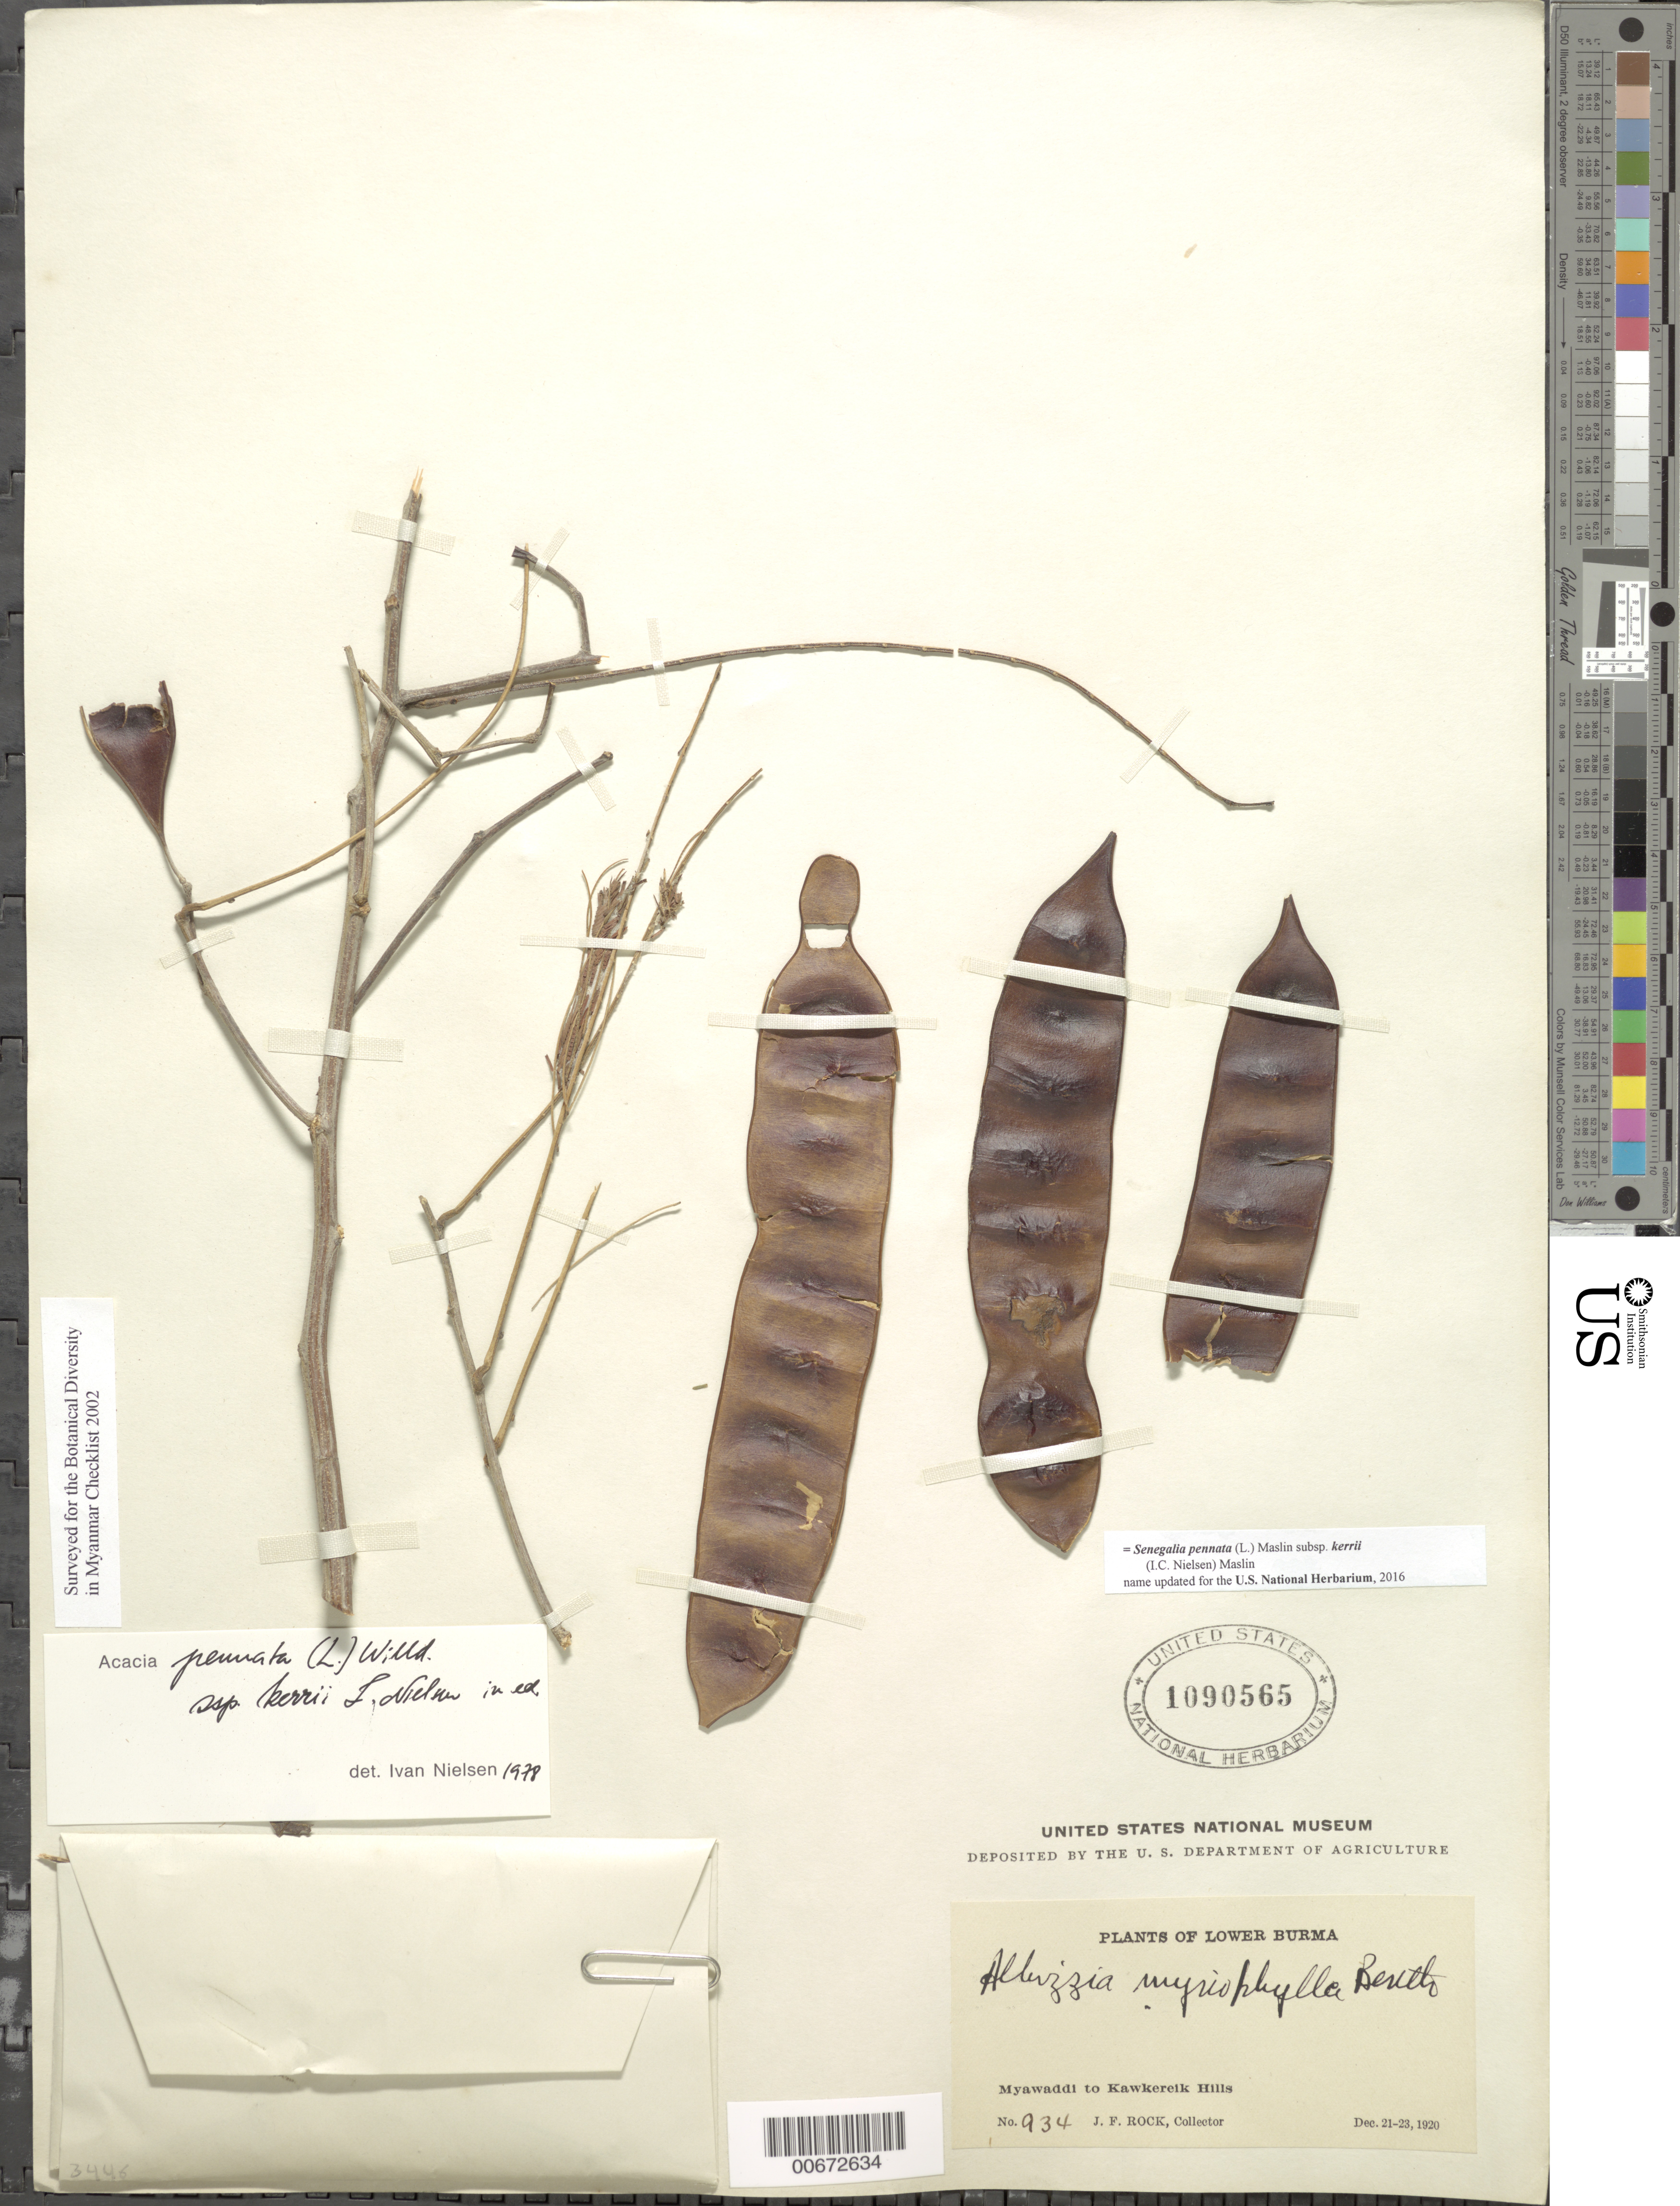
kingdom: Plantae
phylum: Tracheophyta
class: Magnoliopsida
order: Fabales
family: Fabaceae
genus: Senegalia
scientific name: Senegalia pennata subsp. kerrii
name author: (I.C. Nielsen) Maslin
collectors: J. F. Rock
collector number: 934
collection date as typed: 21 Dec 1920 to 23 Dec 1920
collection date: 1920-12-21/1920-12-23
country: Myanmar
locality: Lower Burma, Myawaddi to Kawkereik Hills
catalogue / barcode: US 1090565